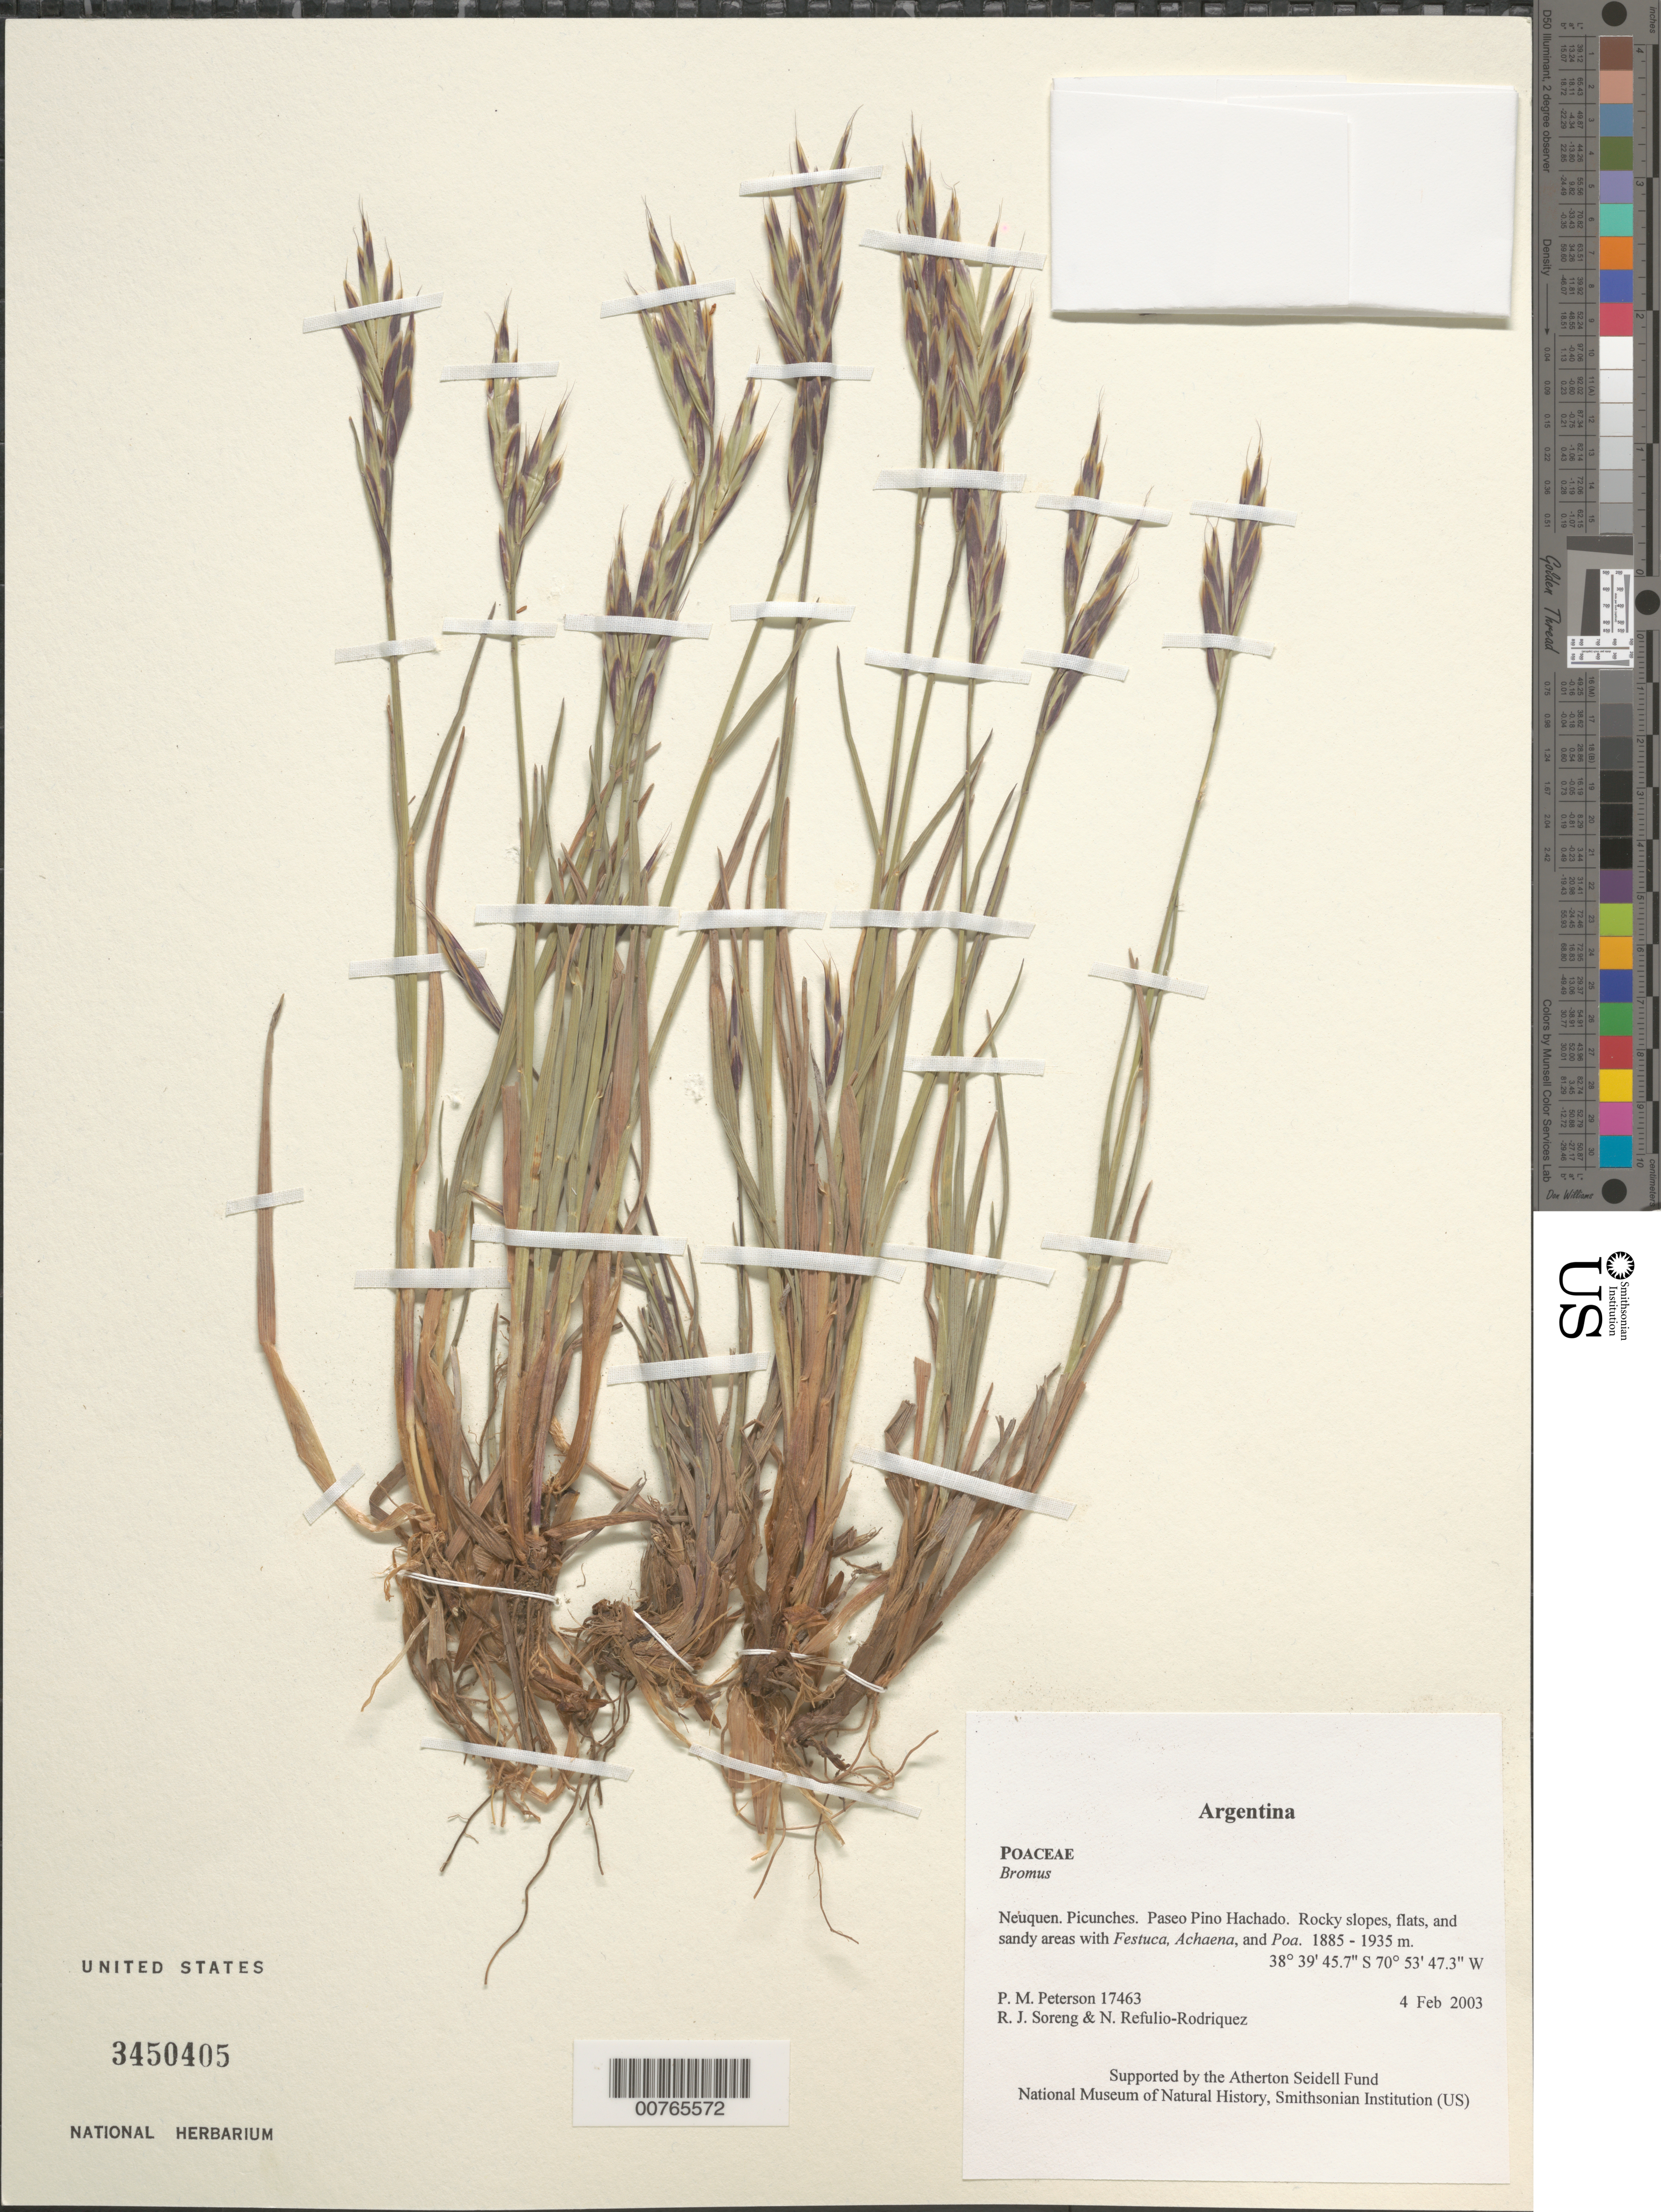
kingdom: Plantae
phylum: Tracheophyta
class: Liliopsida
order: Poales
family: Poaceae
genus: Bromus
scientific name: Bromus sp.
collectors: P. M. Peterson, R. J. Soreng & N. Refulio-Rodríguez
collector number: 17463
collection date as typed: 04 Feb 2003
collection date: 2003-02-04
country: Argentina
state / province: Neuquen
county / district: Picunches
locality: Paseo Pino Hachado. Rocky slopes, flats, and sandy areas with Festuca, Achaena, and Poa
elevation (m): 1885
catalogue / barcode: US 3450405